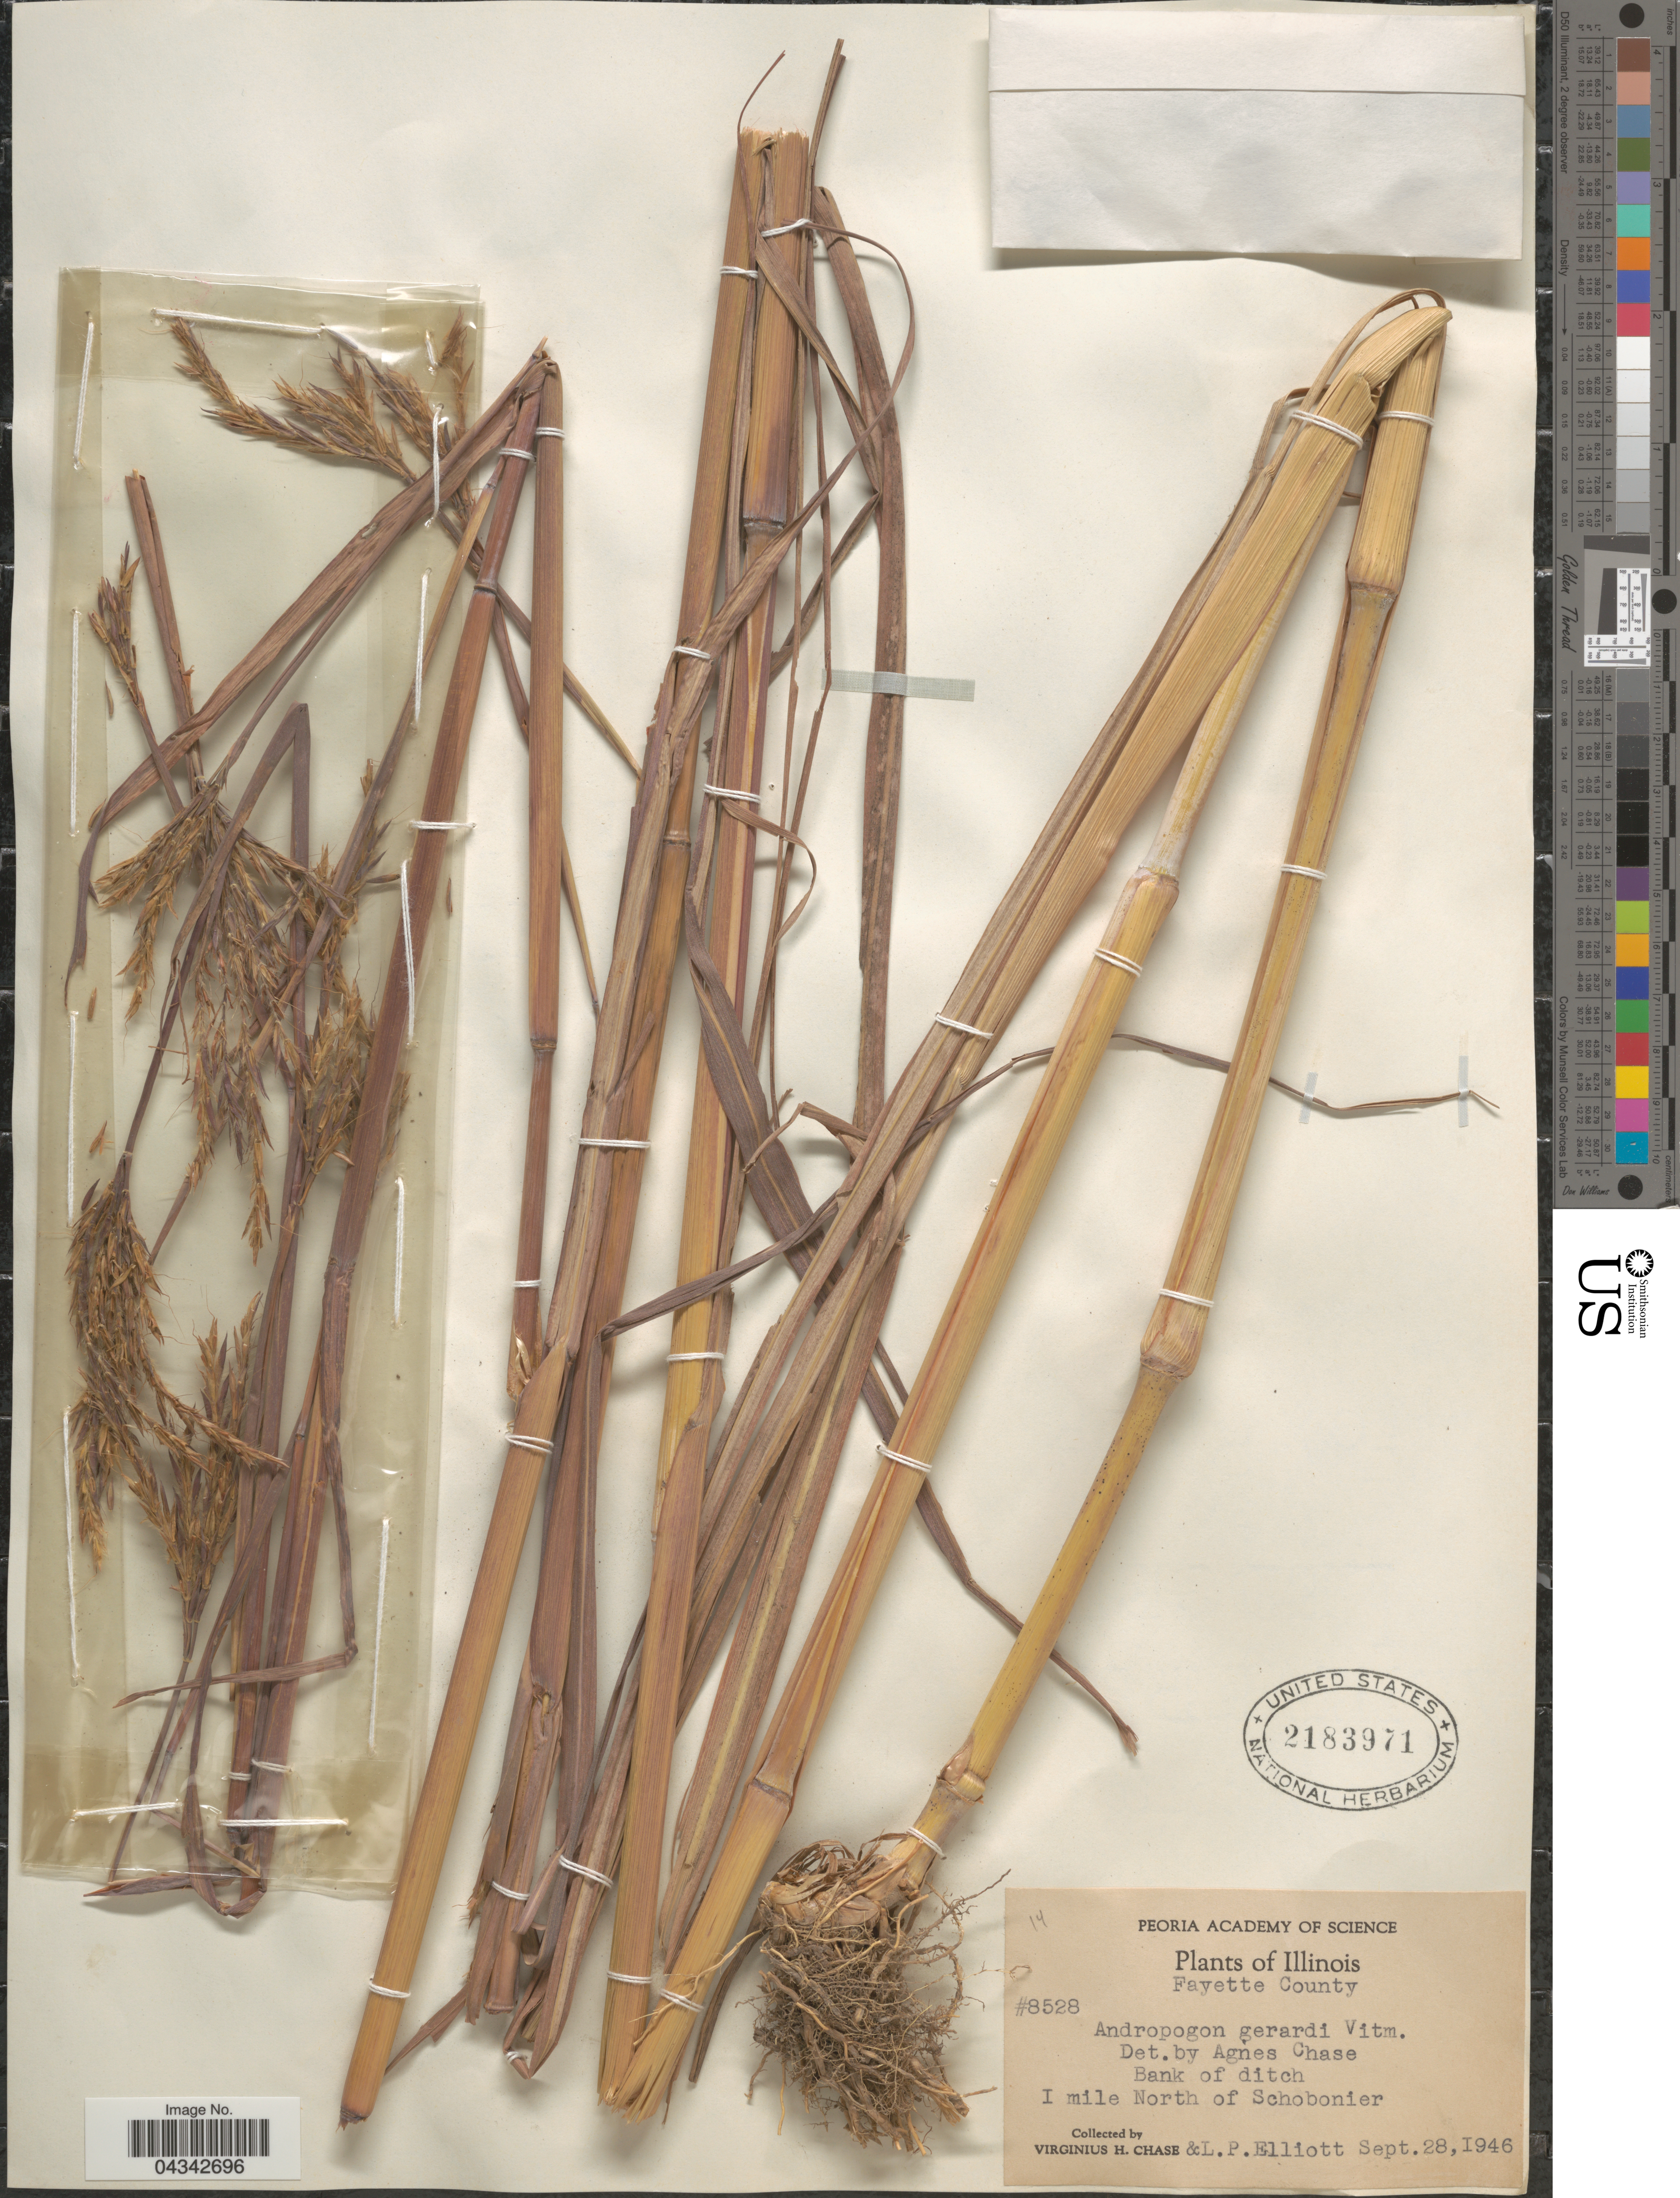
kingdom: Plantae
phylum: Tracheophyta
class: Liliopsida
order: Poales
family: Poaceae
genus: Andropogon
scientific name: Andropogon gerardii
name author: Vitman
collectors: V. H. Chase & L. Elliott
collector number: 8528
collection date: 1946-09-28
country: United States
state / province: Illinois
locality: Fayette County. 1 mile North of Schobonier.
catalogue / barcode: US 2183971